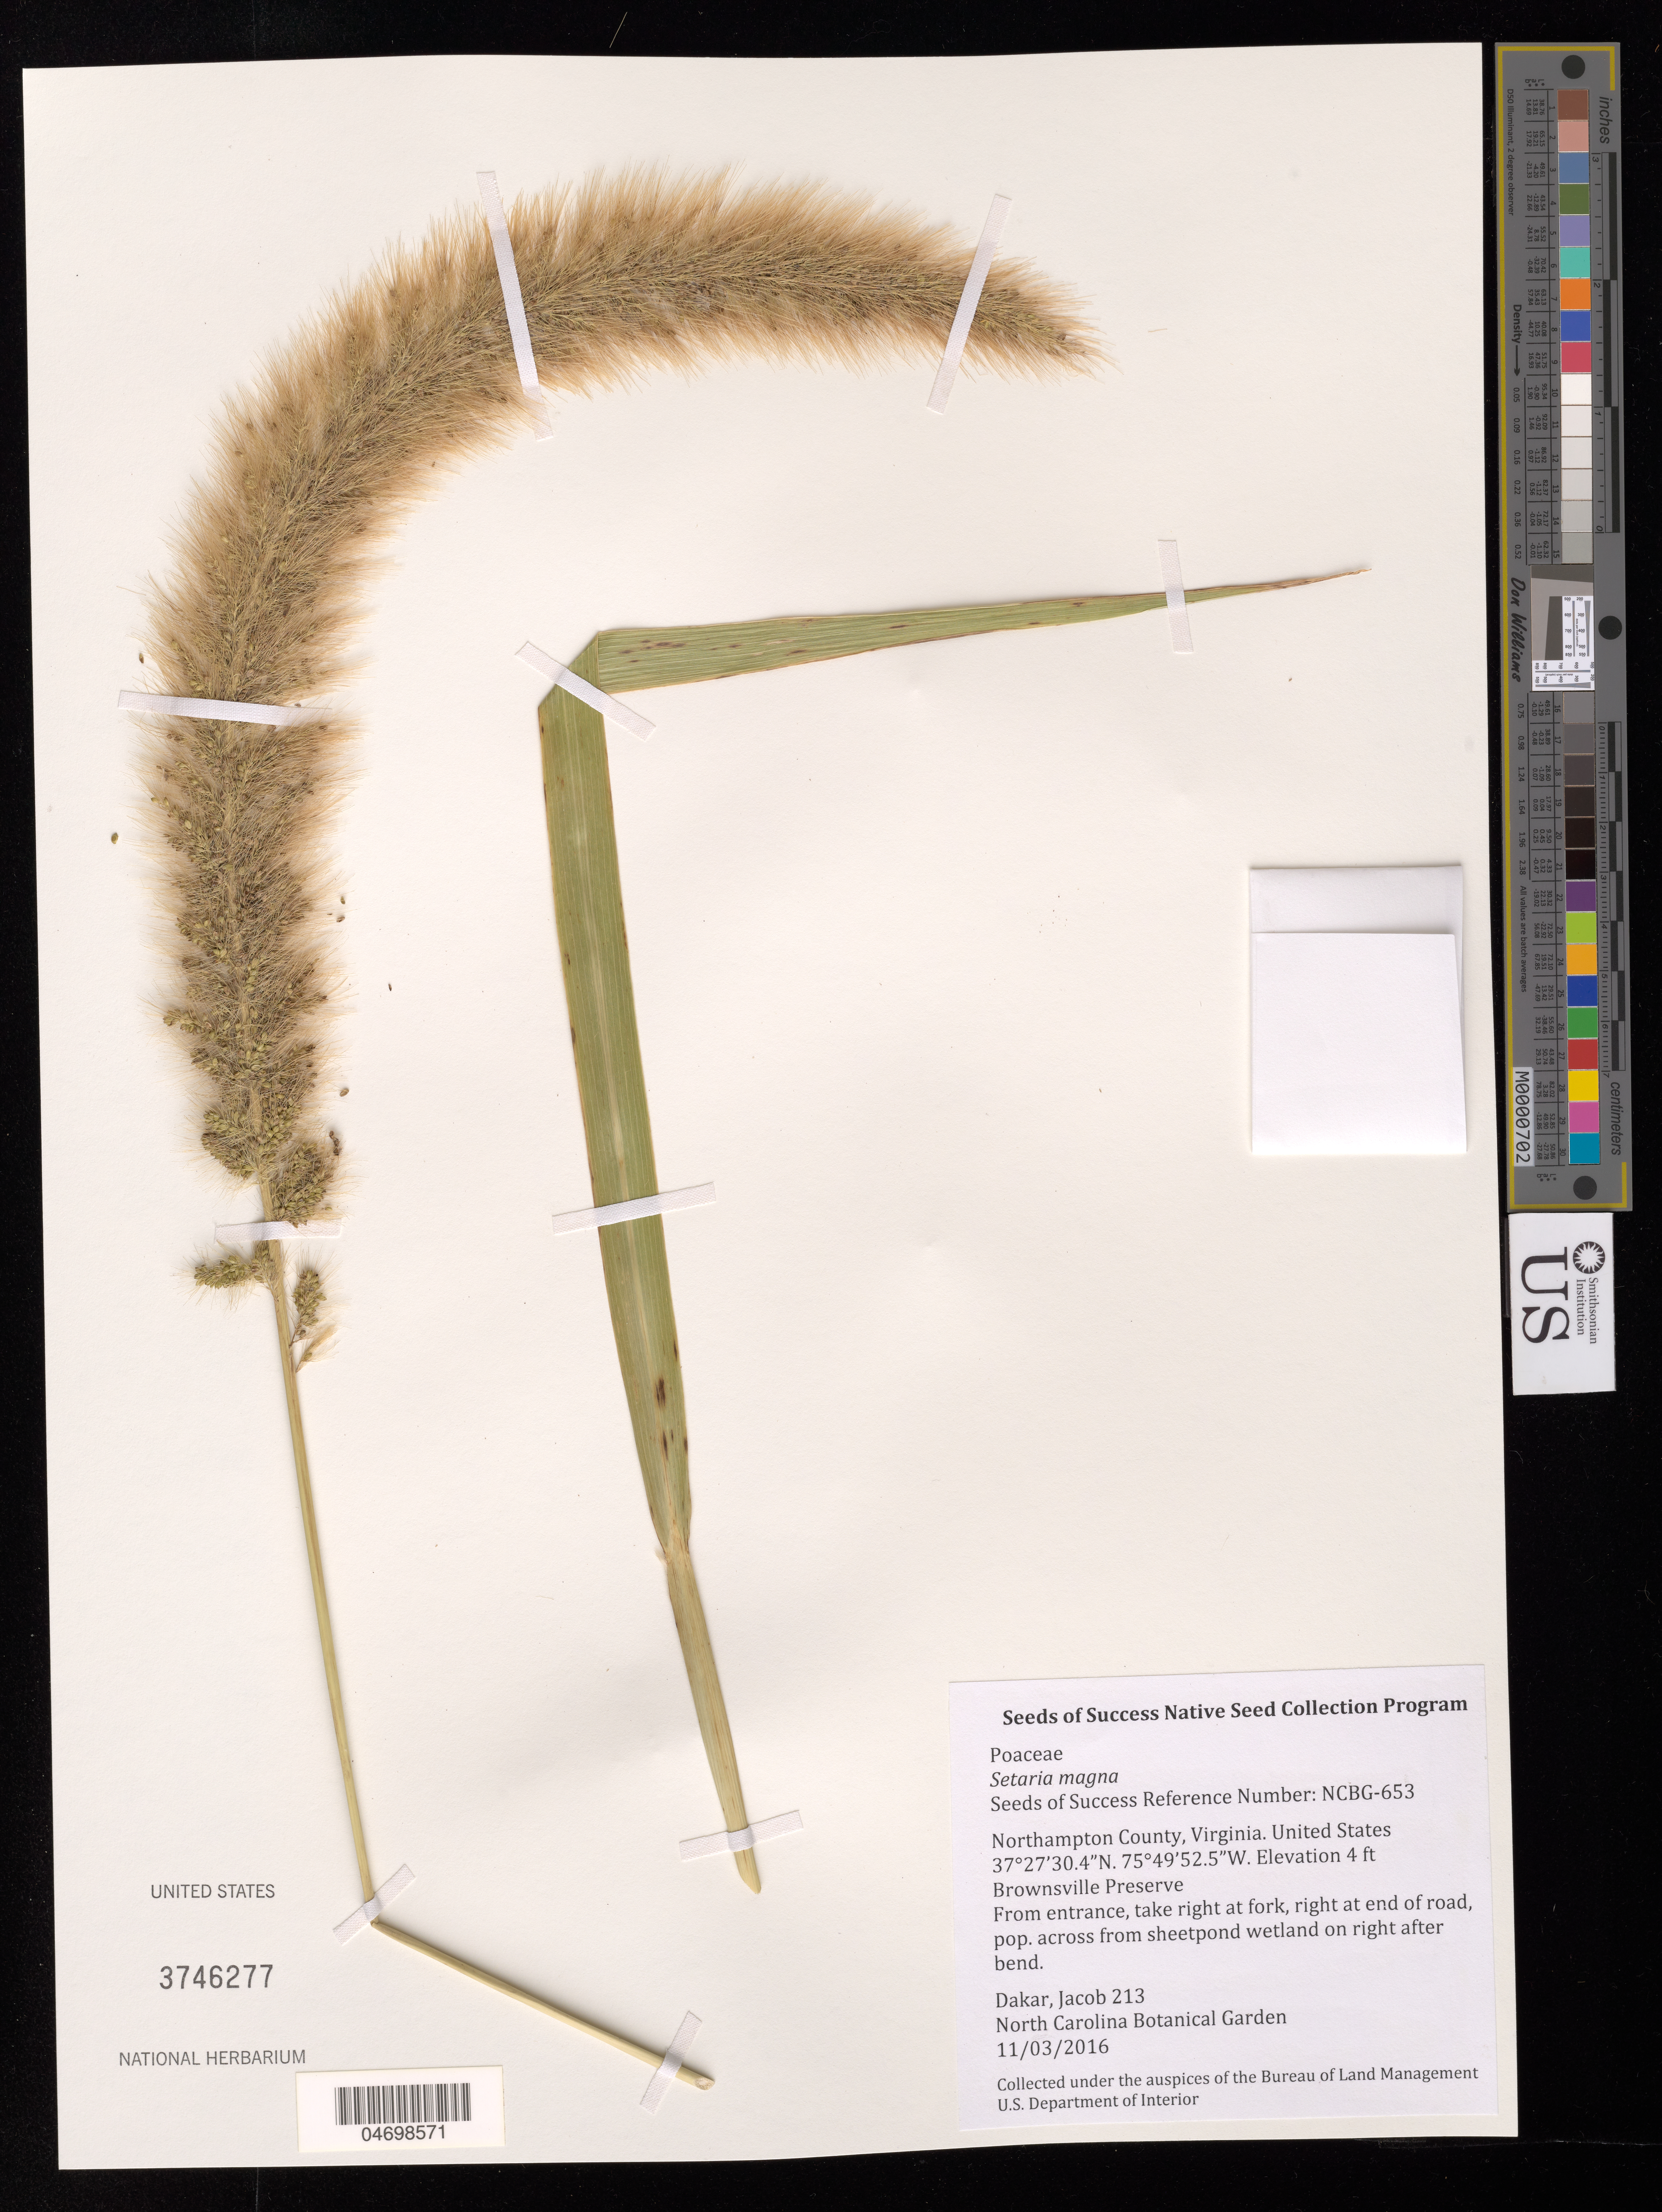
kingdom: Plantae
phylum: Tracheophyta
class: Liliopsida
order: Poales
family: Poaceae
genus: Setaria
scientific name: Setaria magna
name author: Griseb.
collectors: J. Dakar & M. Flood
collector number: NCBG-653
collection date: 2016-11-03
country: United States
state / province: Virginia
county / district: Northampton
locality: Brownsville Preserve, Sheetpond Wetland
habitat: Tidal marsh shrubland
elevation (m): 1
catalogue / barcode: US 3746277